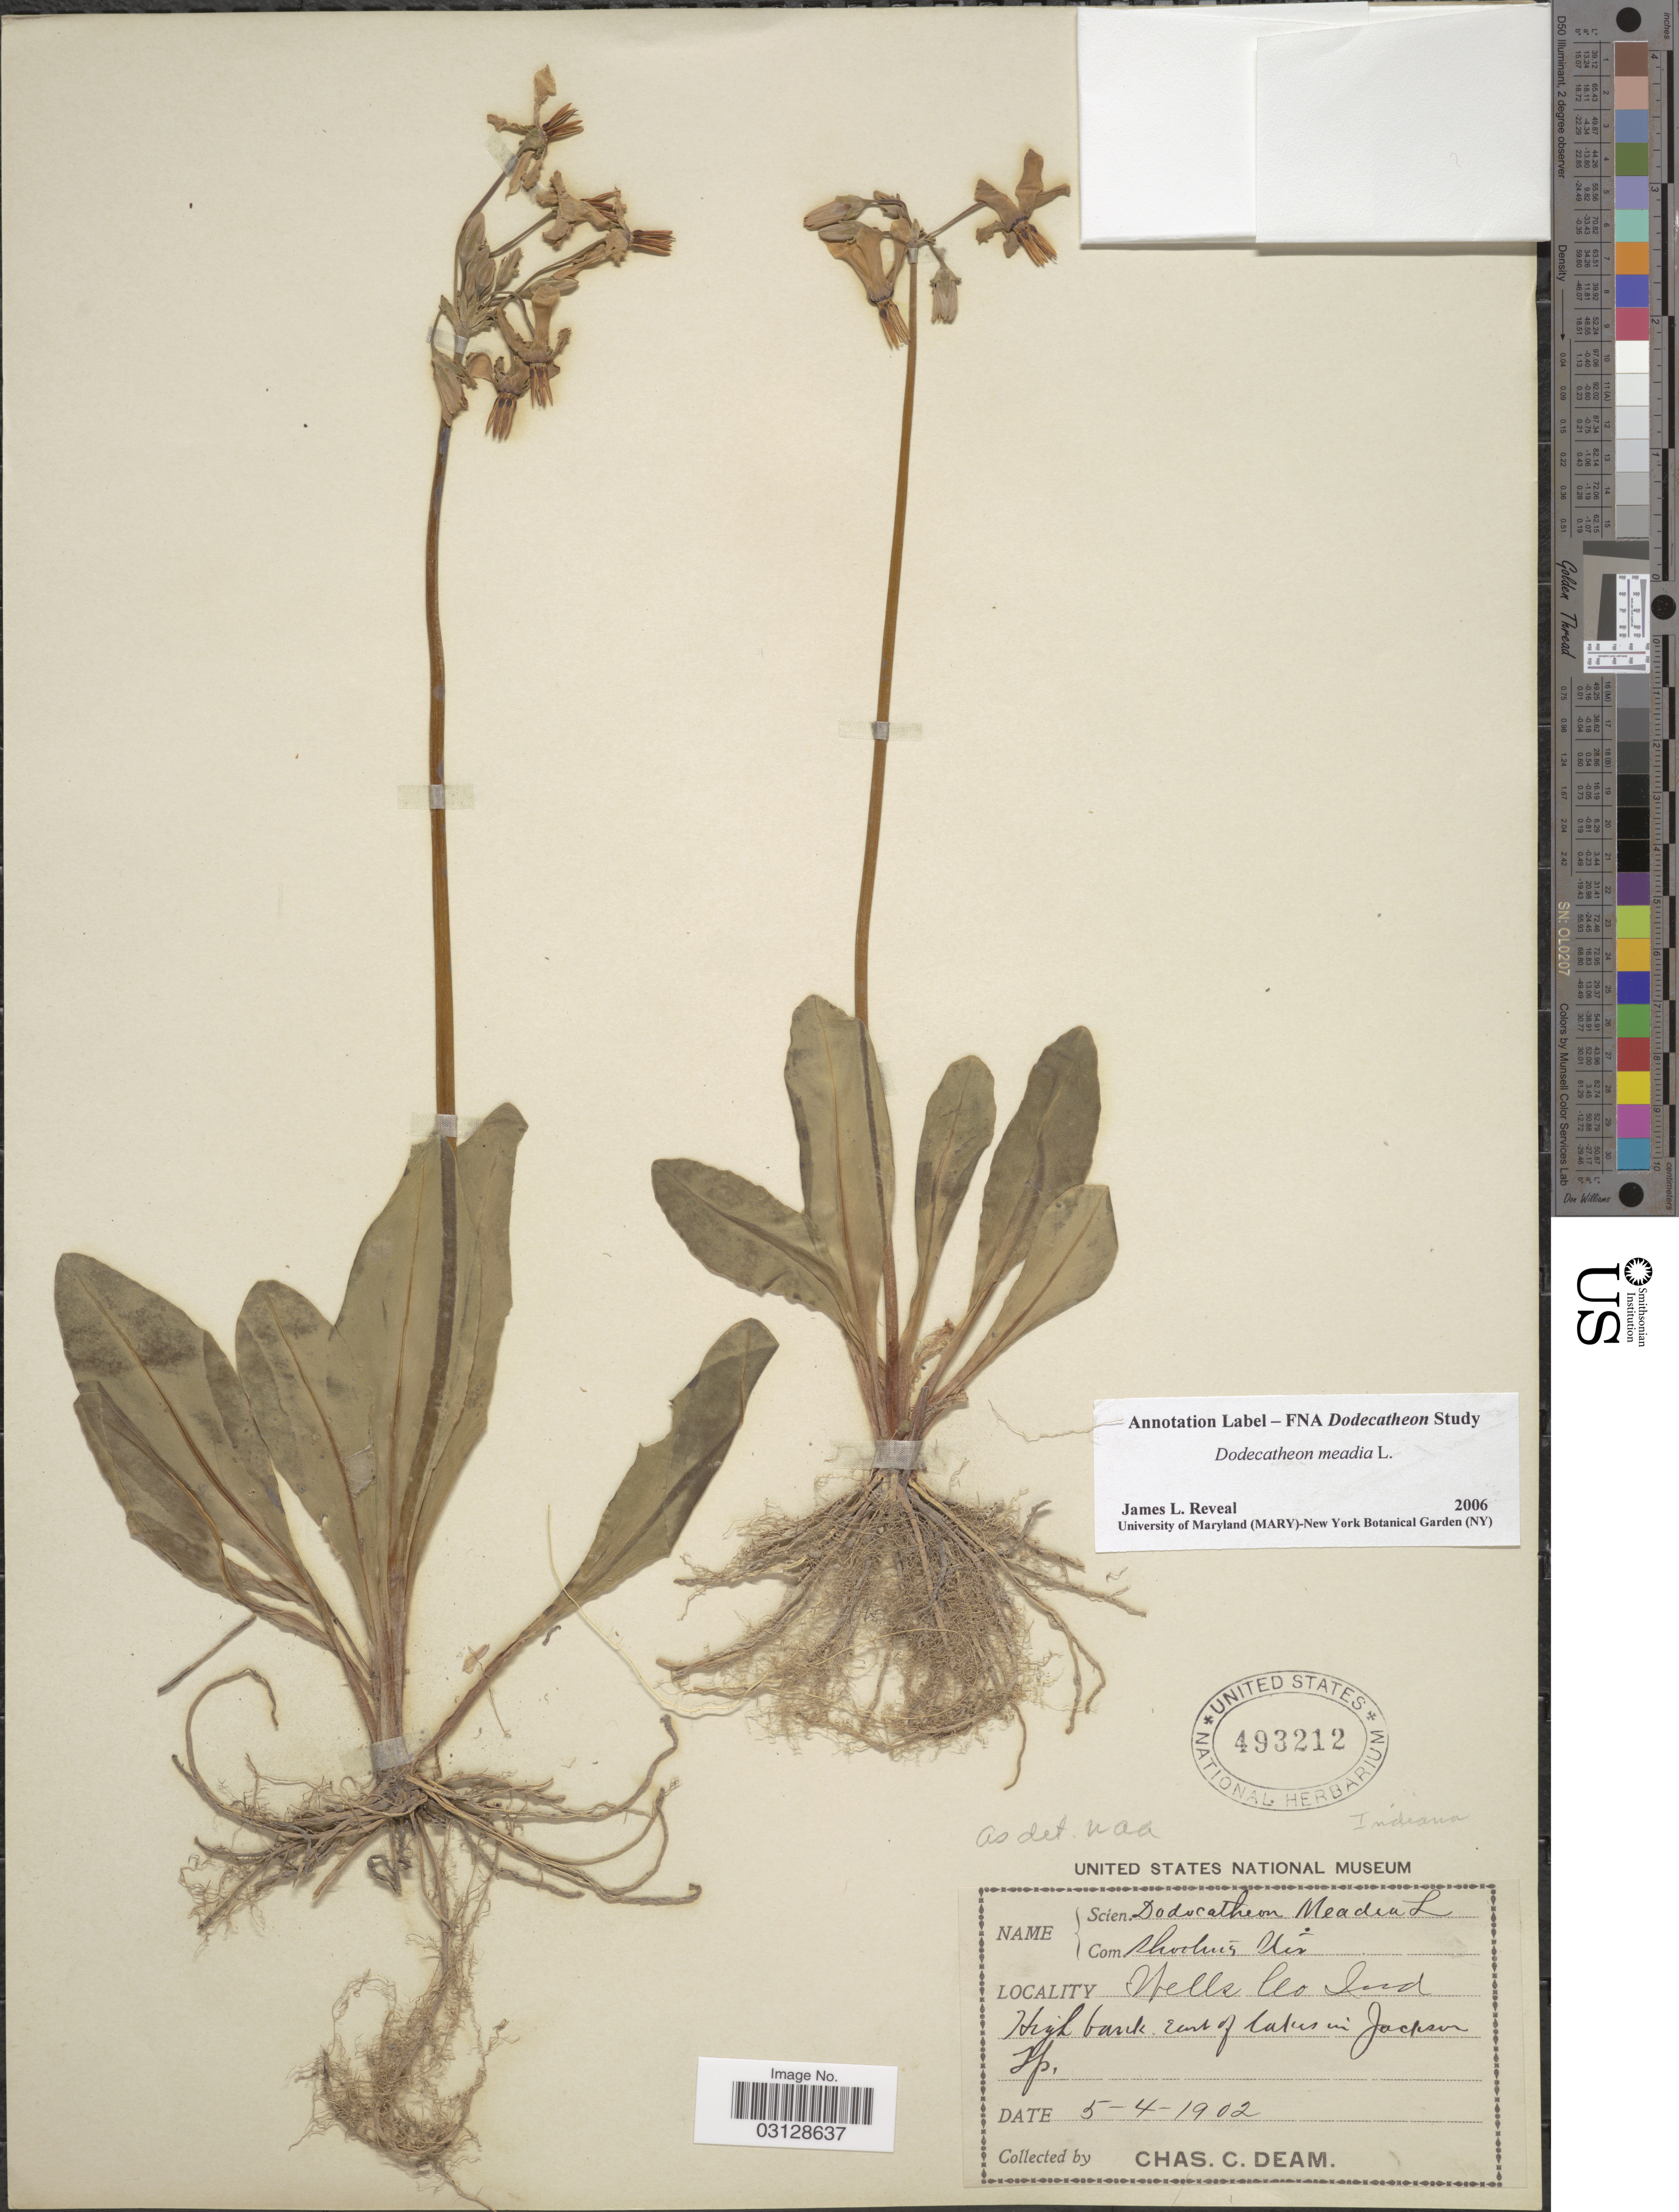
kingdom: Plantae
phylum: Tracheophyta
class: Magnoliopsida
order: Ericales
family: Primulaceae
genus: Dodecatheon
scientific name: Dodecatheon meadia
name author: L.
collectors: C. C. Deam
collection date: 1902-05-04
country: United States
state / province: Indiana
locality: East of lakes in Jackson Tp. Wells Co.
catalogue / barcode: US 493212